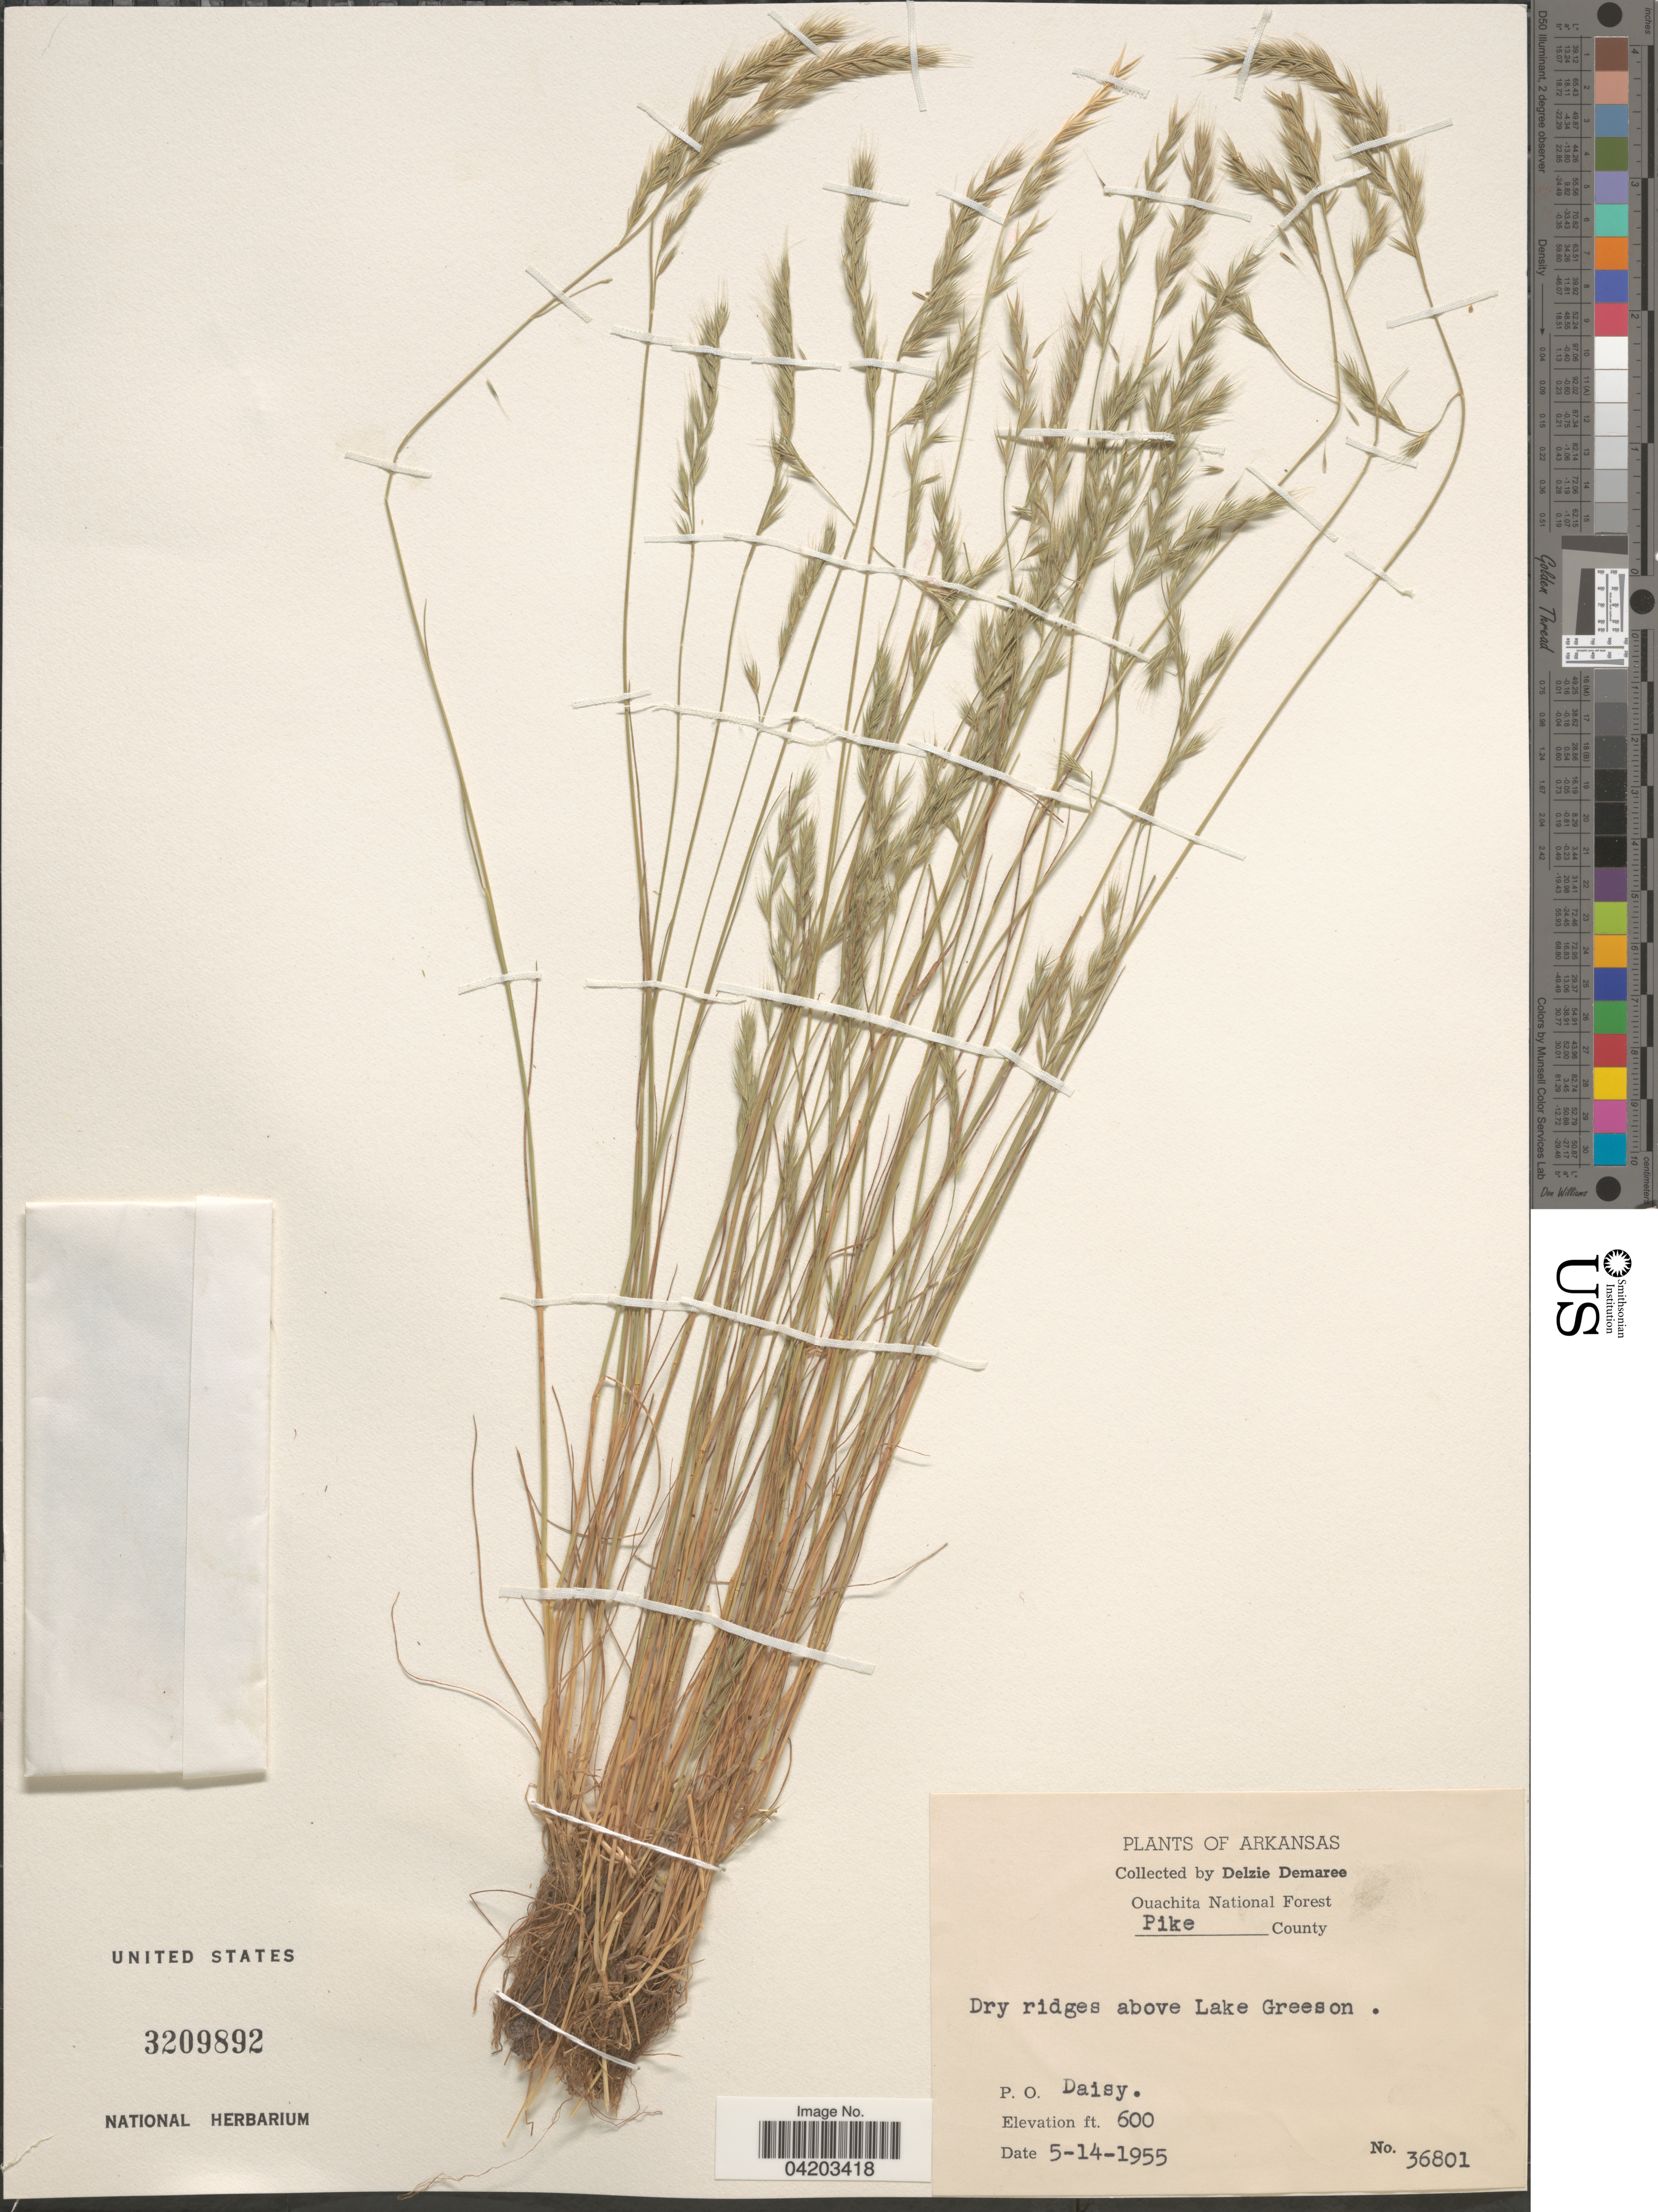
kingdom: Plantae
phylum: Tracheophyta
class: Liliopsida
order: Poales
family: Poaceae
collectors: D. Demaree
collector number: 36801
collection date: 1955-05-14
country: United States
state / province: Arkansas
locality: Ouachita National Forest. Pike County. Dry ridges above Lake Greeson. P. O. Daisy.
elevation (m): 183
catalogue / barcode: US 3209892